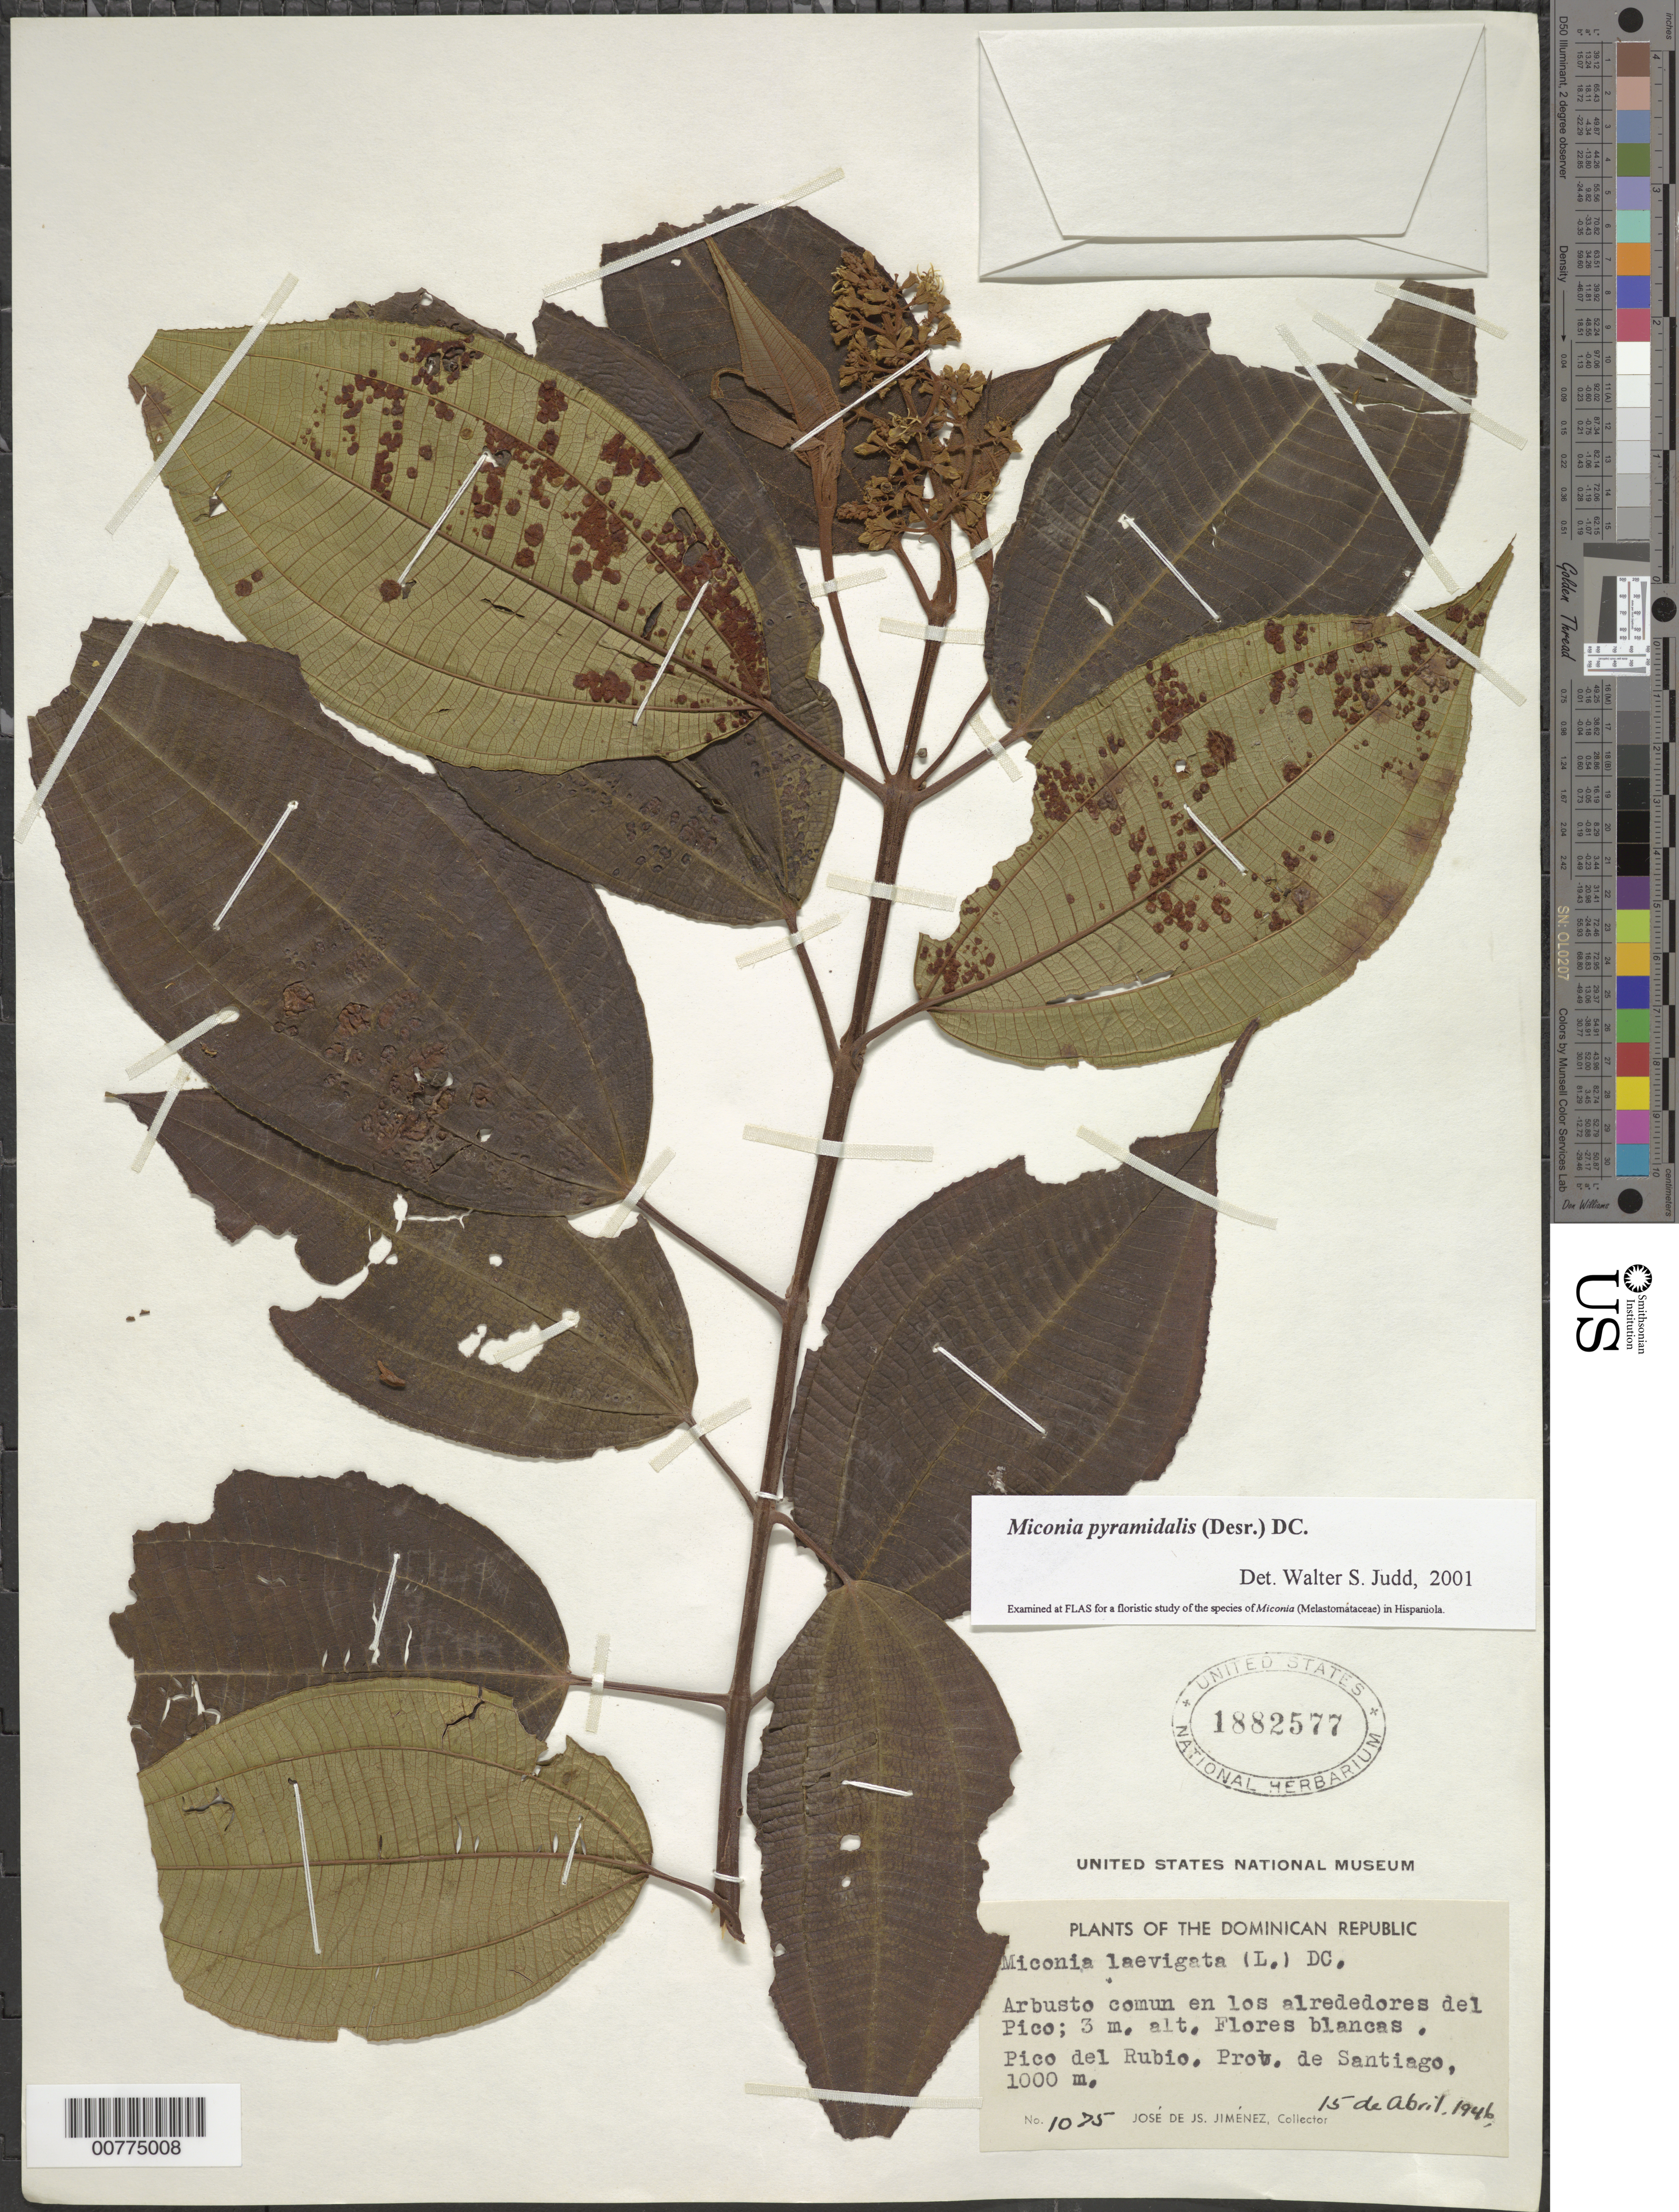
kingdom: Plantae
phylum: Tracheophyta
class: Magnoliopsida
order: Myrtales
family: Melastomataceae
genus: Miconia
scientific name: Miconia pyramidalis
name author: (Desr.) DC.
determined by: Judd, Walter S.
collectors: J. J. Jiménez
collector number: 1075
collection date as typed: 15 Apr 1946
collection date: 1946-04-15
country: Dominican Republic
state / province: Santiago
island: Hispaniola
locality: Pico del Rubio.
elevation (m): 1000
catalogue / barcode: US 1882577